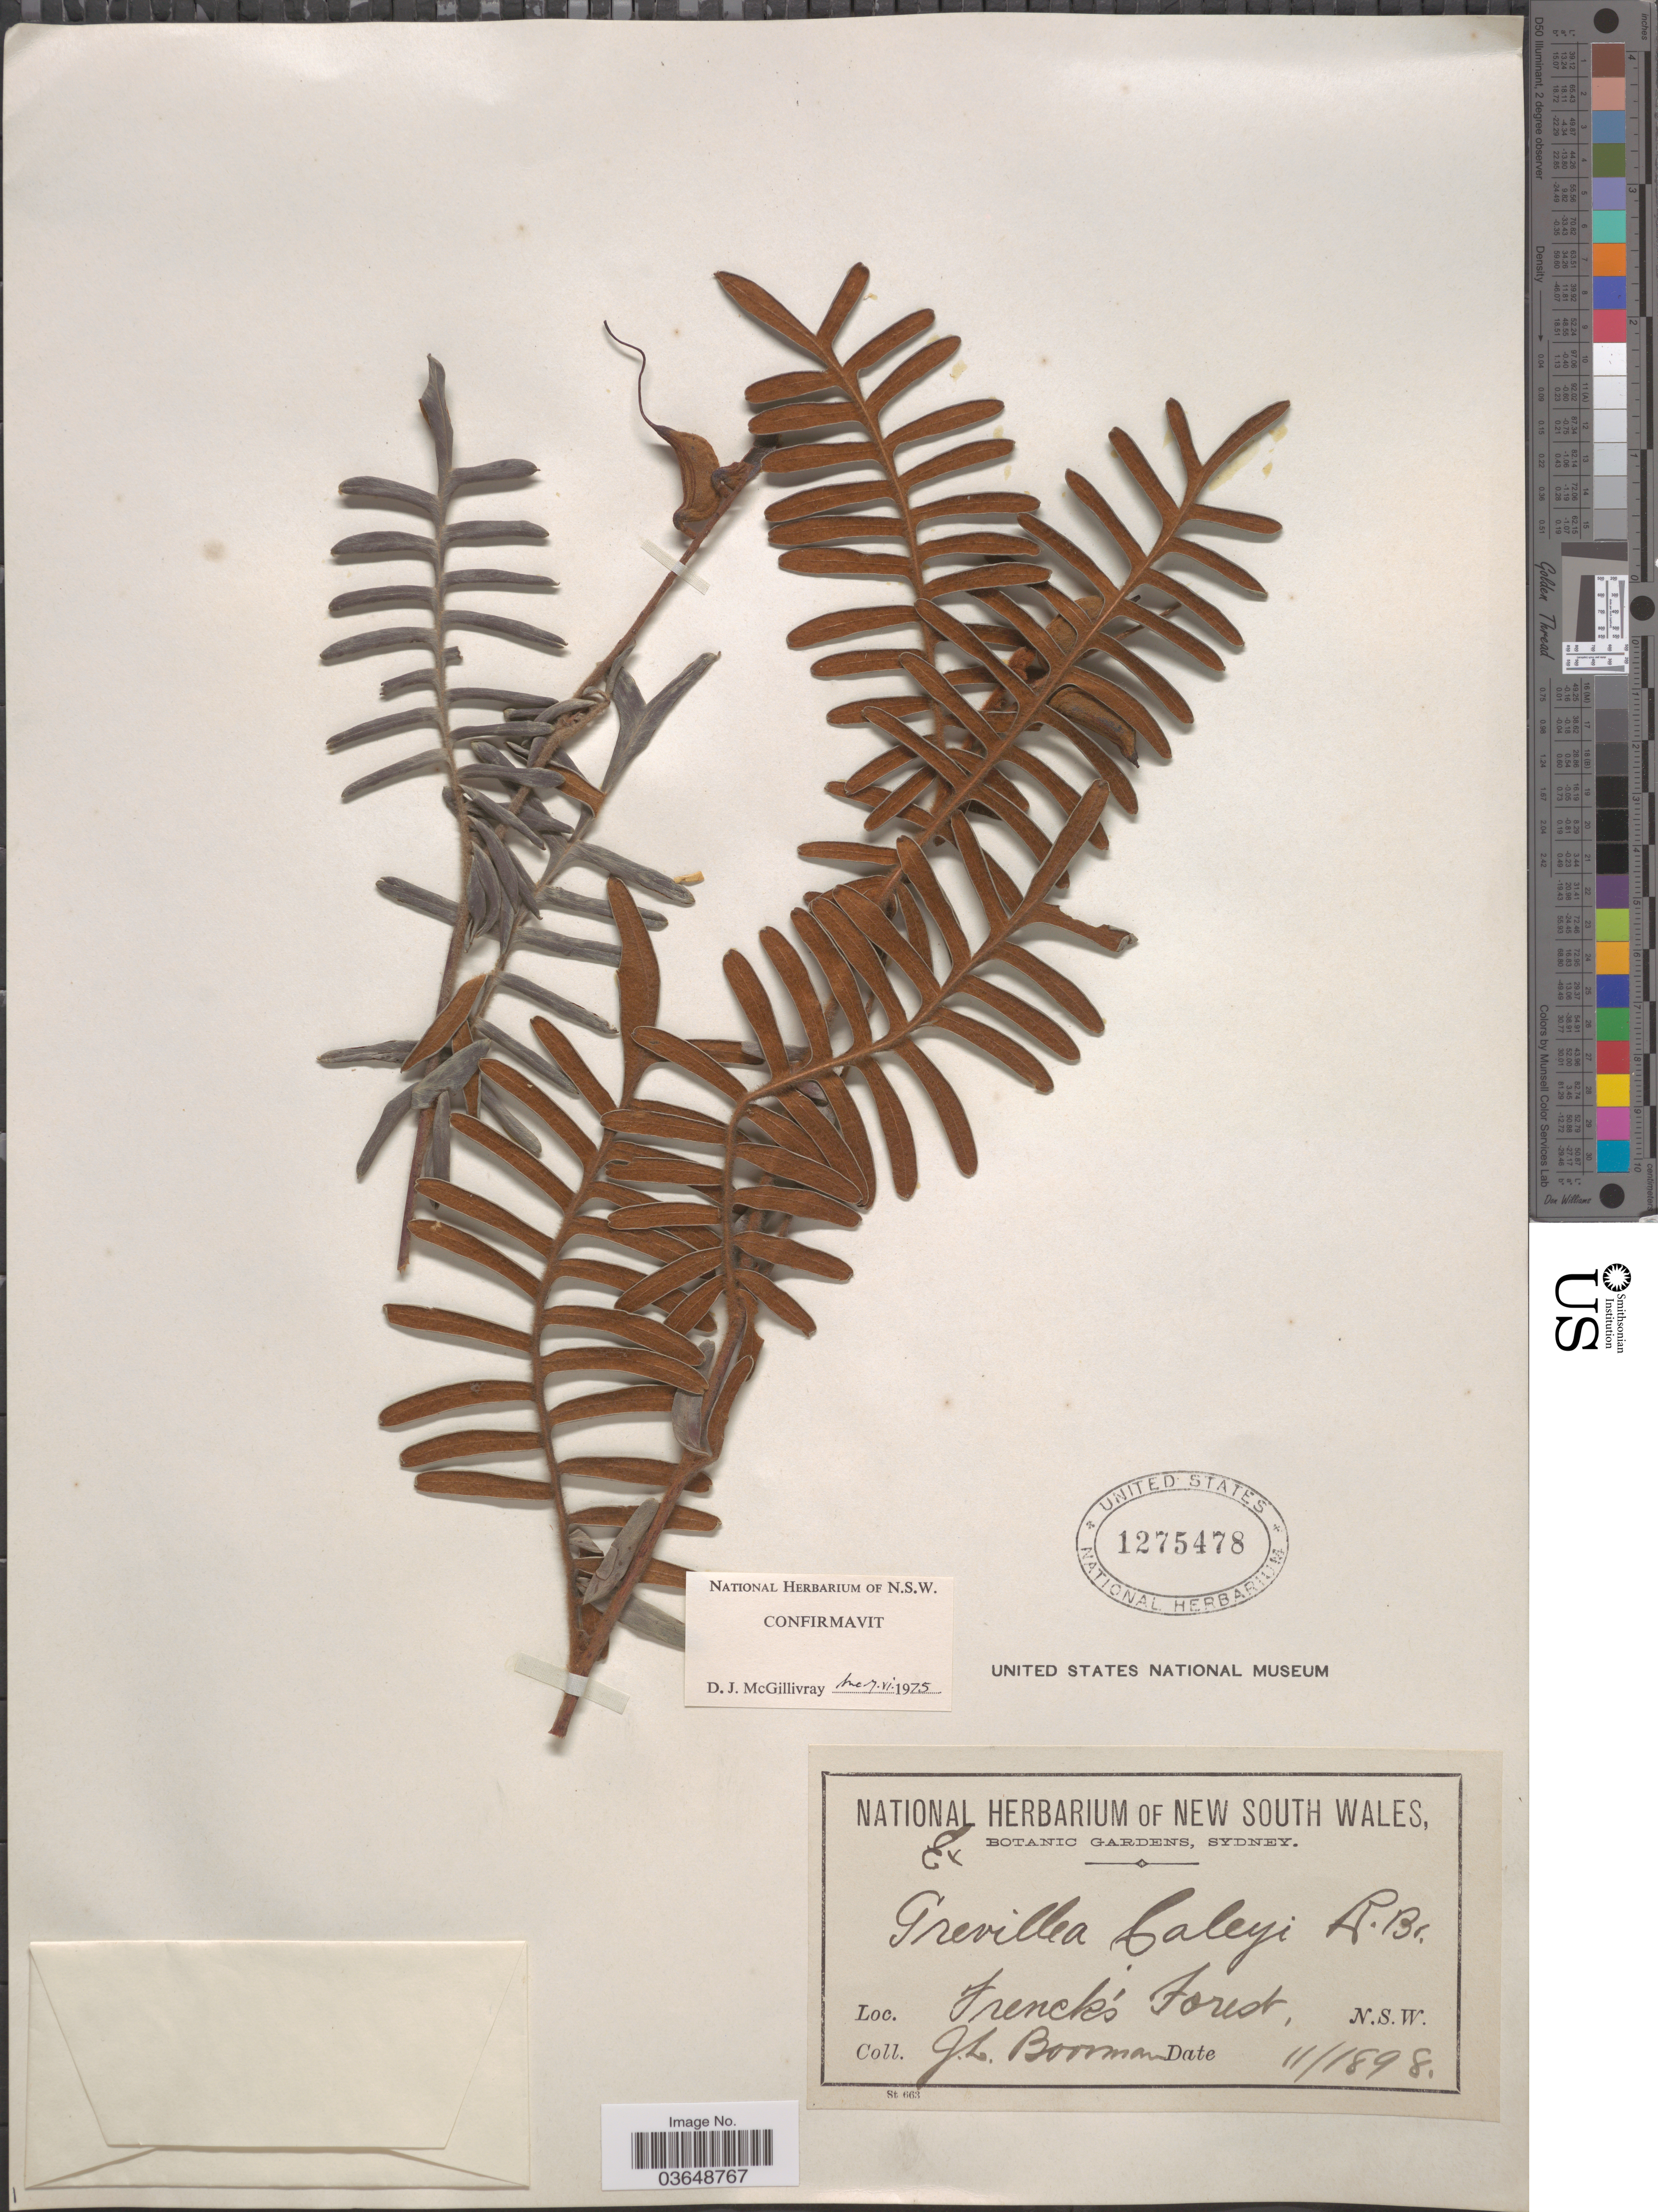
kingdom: Plantae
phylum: Tracheophyta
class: Magnoliopsida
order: Proteales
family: Proteaceae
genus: Grevillea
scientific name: Grevillea caleyi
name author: R. Br.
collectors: J. Boorman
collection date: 1898-11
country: Australia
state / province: New South Wales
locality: French's Forest.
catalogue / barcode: US 1275478